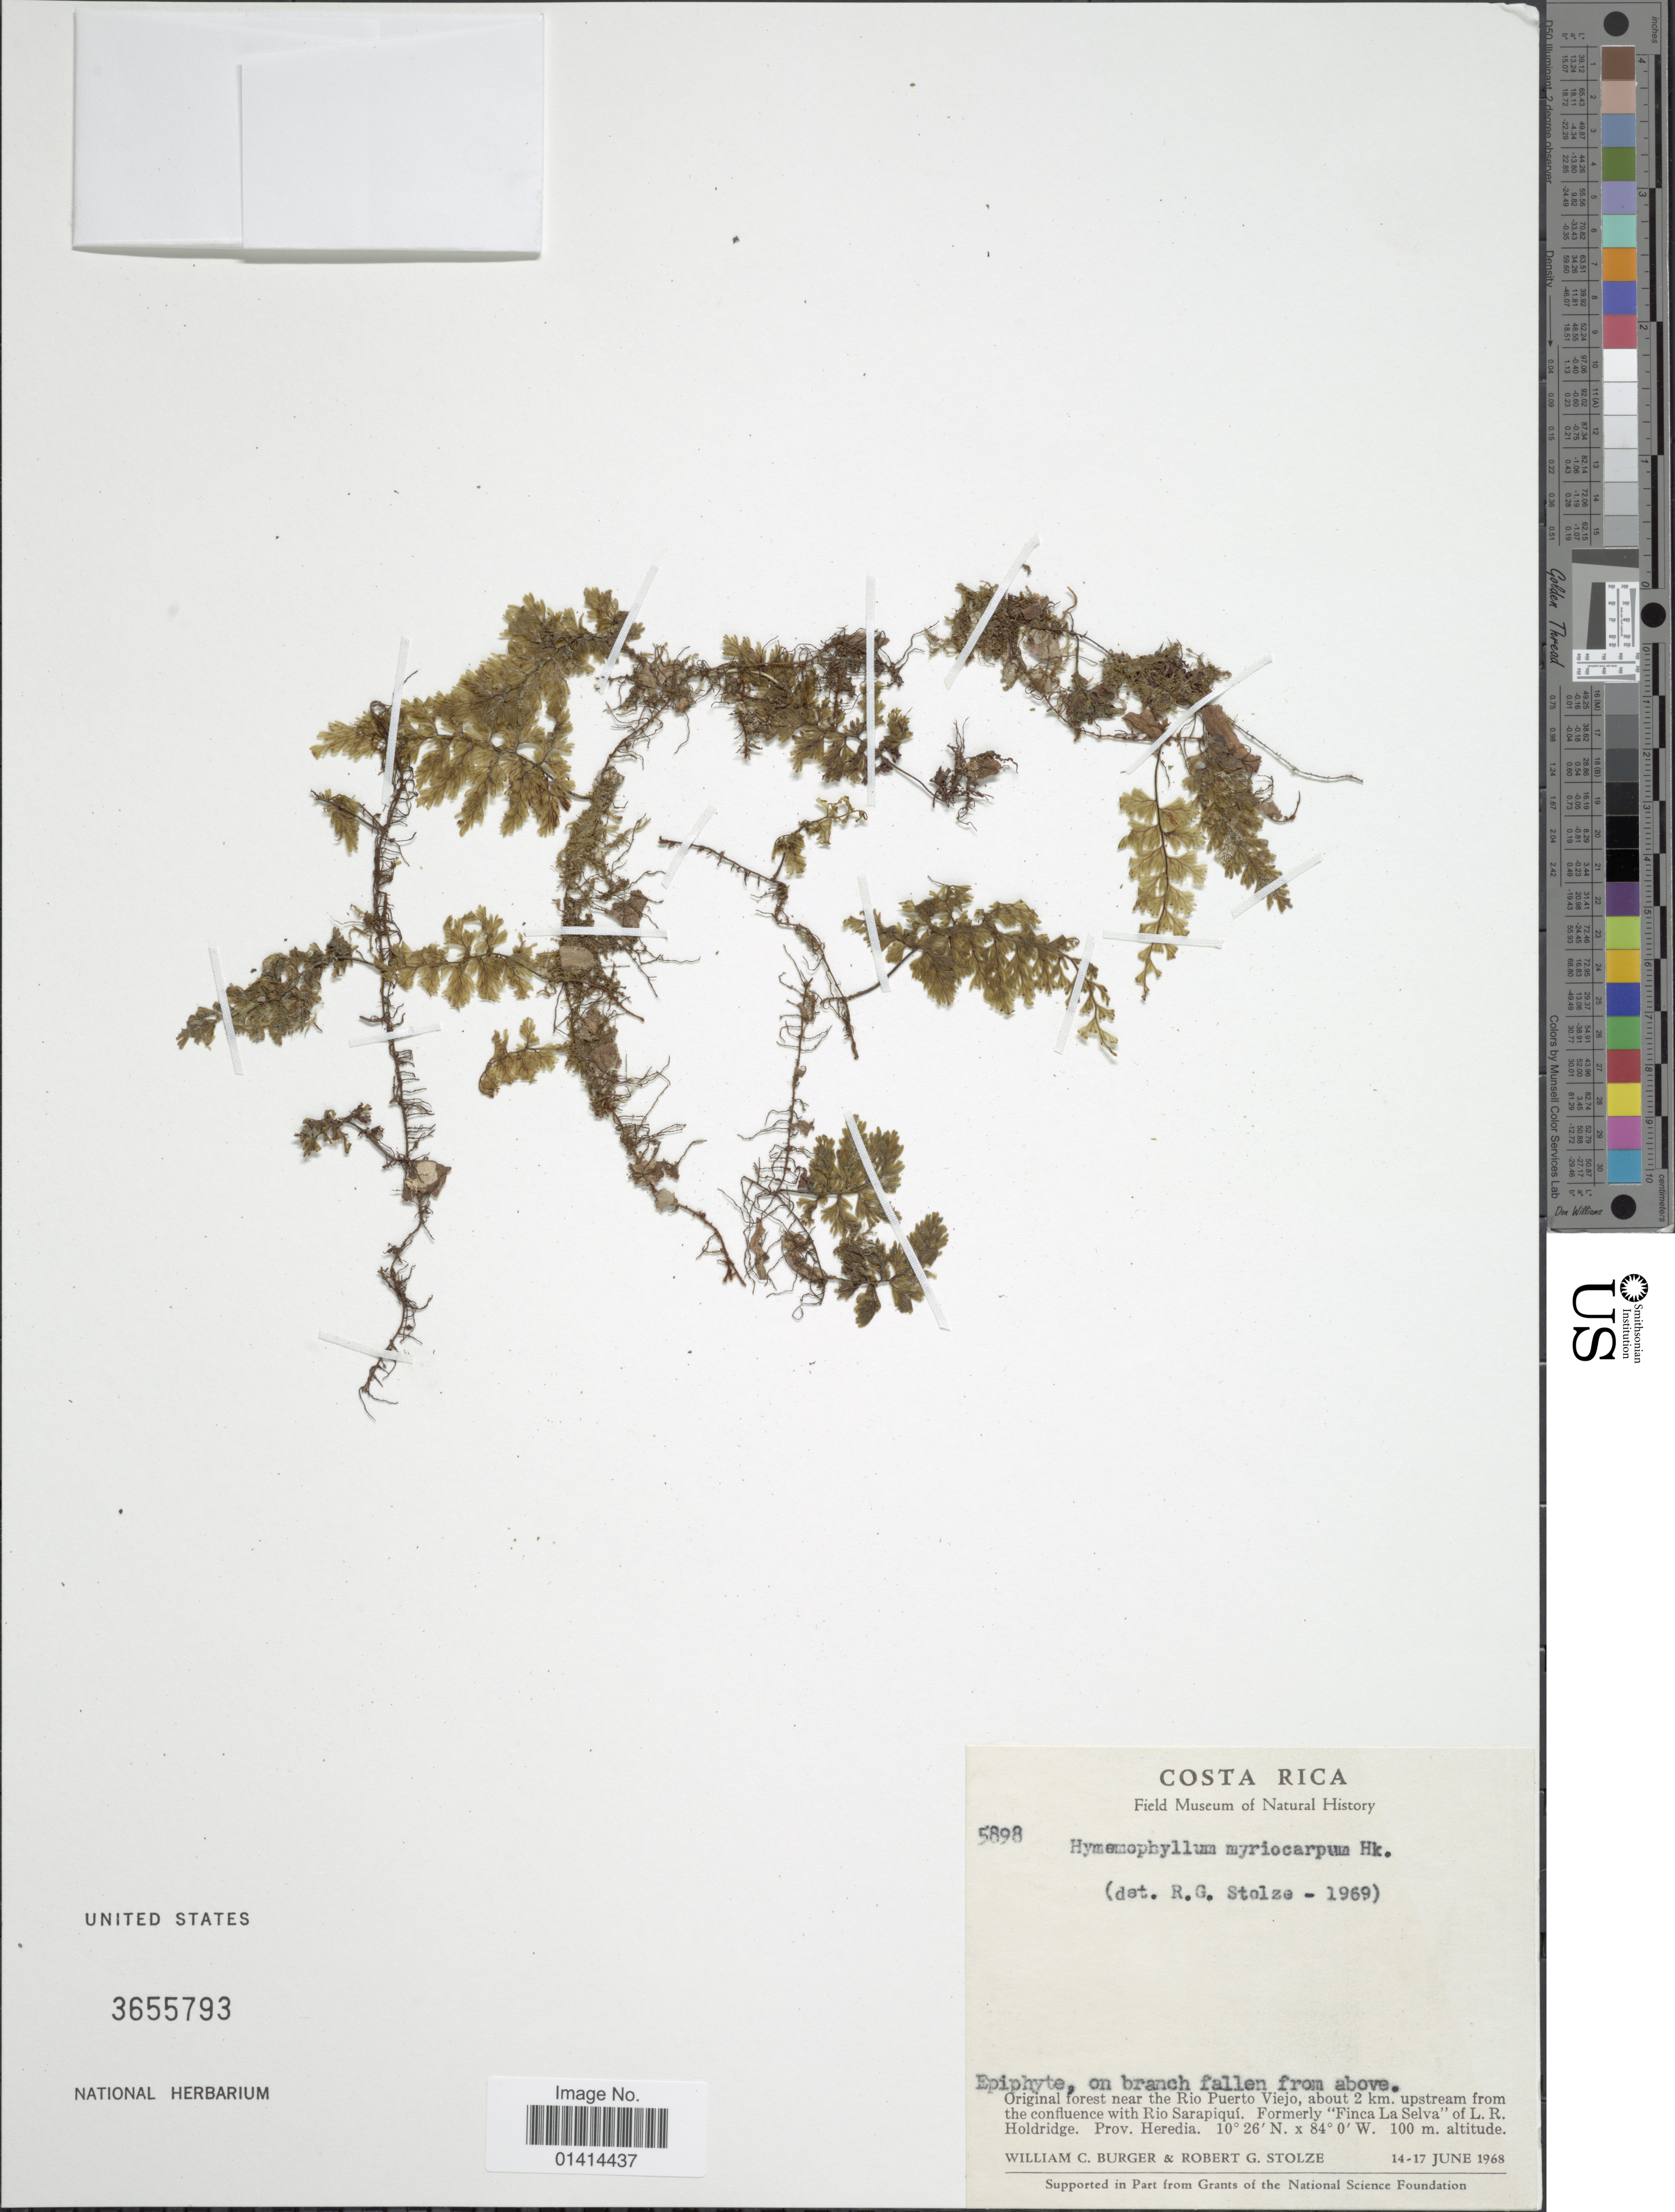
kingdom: Plantae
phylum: Tracheophyta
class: Polypodiopsida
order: Hymenophyllales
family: Hymenophyllaceae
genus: Hymenophyllum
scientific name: Hymenophyllum myriocarpum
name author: Hook.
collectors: W. Burger & R. G. Stolze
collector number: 5898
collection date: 1968-06-14/1968-06-17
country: Costa Rica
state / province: Heredia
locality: Original forest near the Rio Puerto Viejo, about 2 km upstream from the confluence with Rio Sarapiqui. Formerly 'Finca La Selva' of L.R. Holdridge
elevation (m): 100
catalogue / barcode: US 3655793